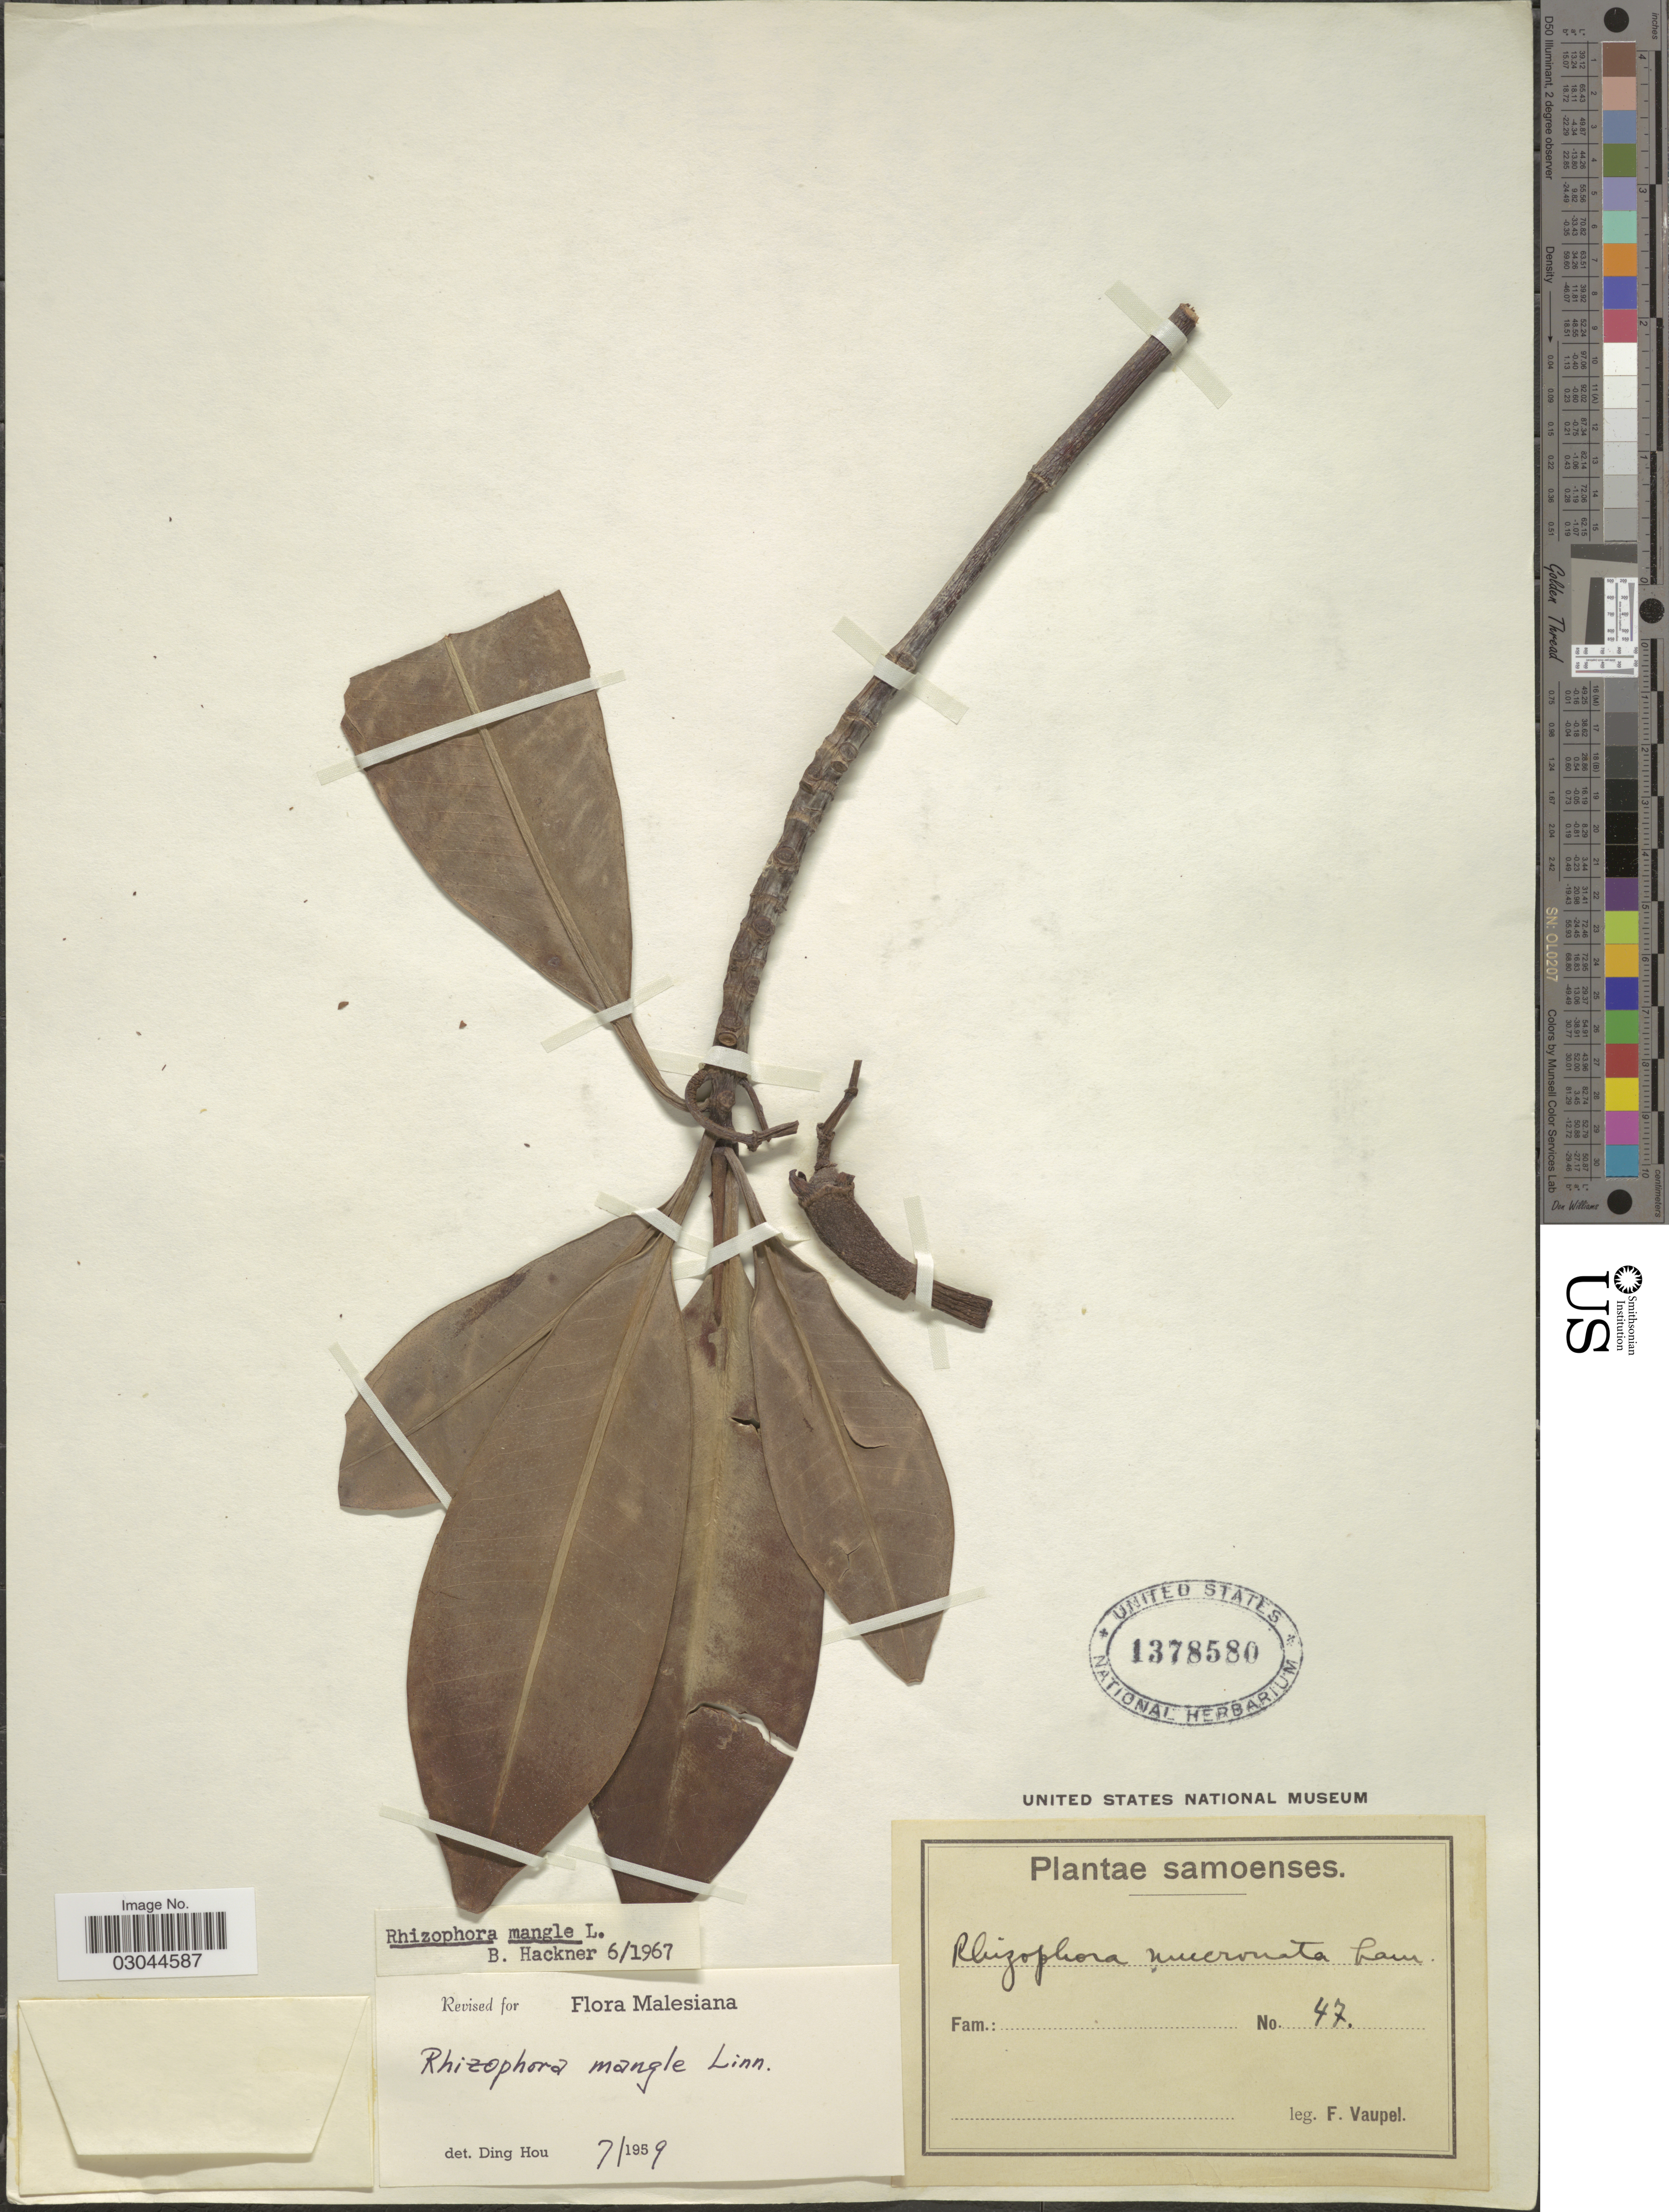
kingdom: Plantae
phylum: Tracheophyta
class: Magnoliopsida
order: Malpighiales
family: Rhizophoraceae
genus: Rhizophora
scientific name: Rhizophora mangle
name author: L.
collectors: F. Vaupel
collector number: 47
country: Samoa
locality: Samoenses.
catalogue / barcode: US 1378580